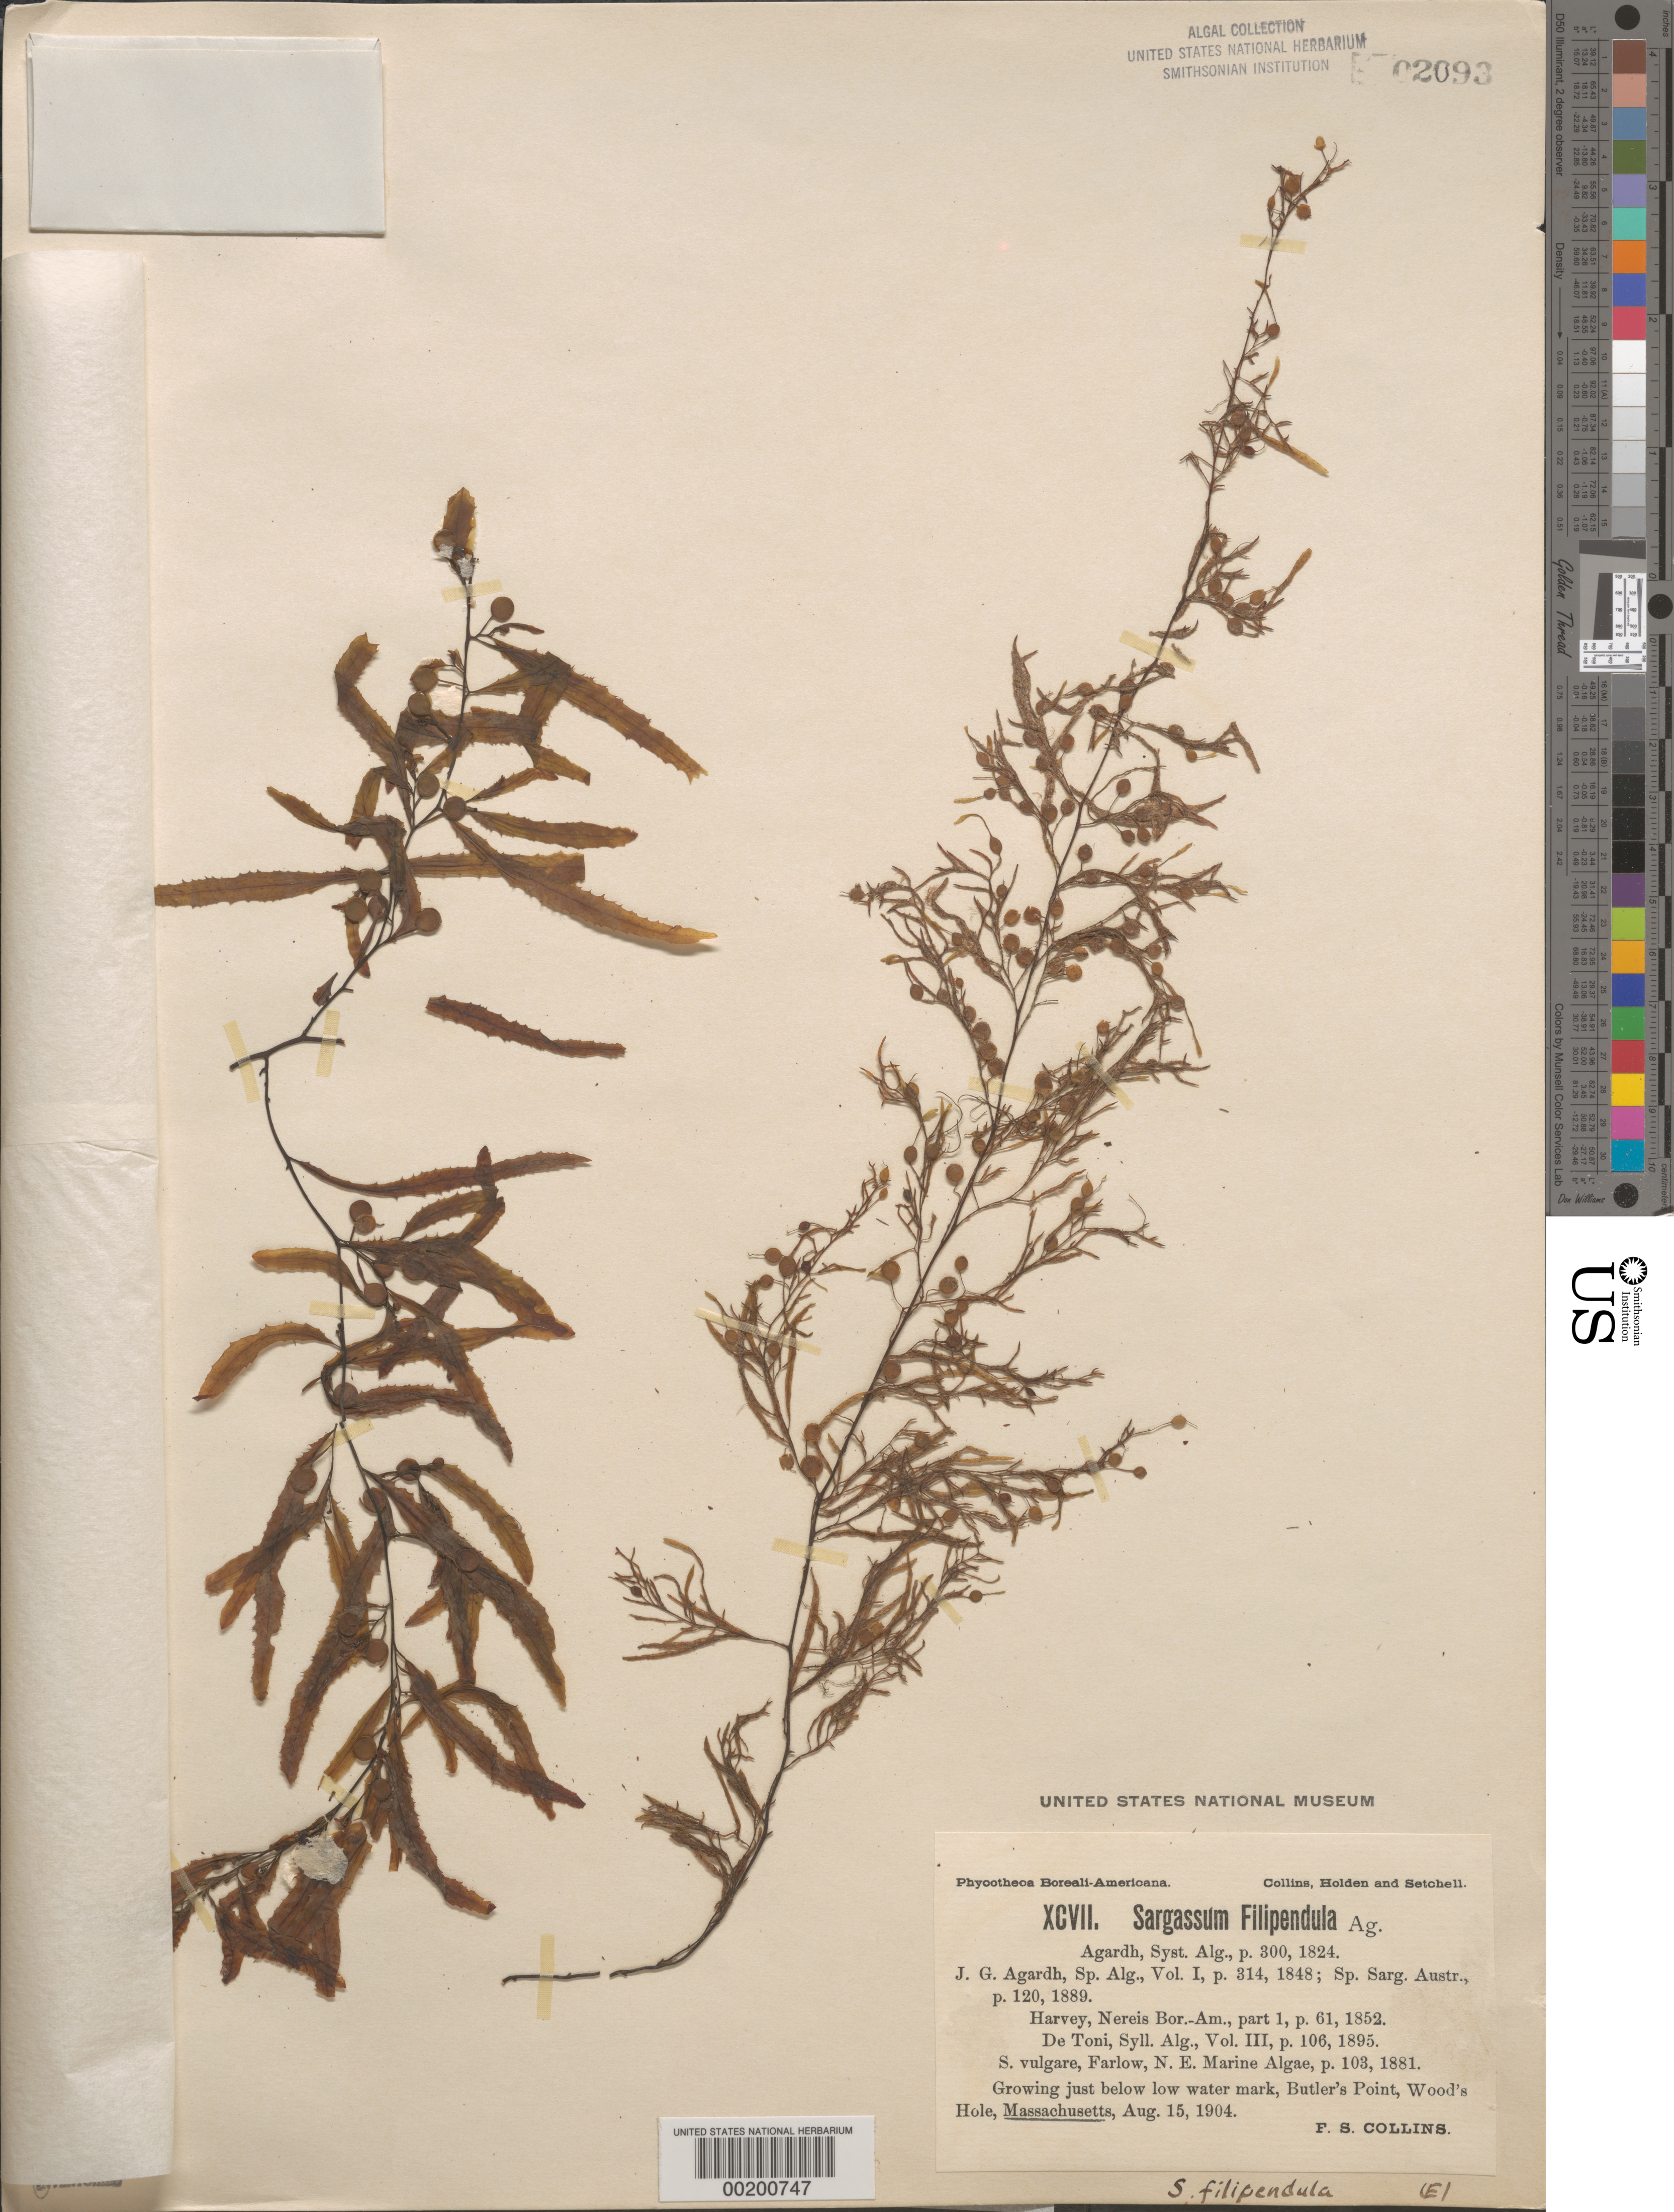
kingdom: Chromista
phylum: Ochrophyta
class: Phaeophyceae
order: Fucales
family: Sargassaceae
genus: Sargassum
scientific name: Sargassum filipendula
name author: C. Agardh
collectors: F. Collins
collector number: PB-A Xcvii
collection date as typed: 15 Aug 1904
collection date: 1904-08-15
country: United States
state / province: Massachusetts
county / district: Barnstable County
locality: Woods Hole, Butler's Point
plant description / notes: Collins, Holden & Setchell, Phycotheca Boreali-Americana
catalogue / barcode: US 2093